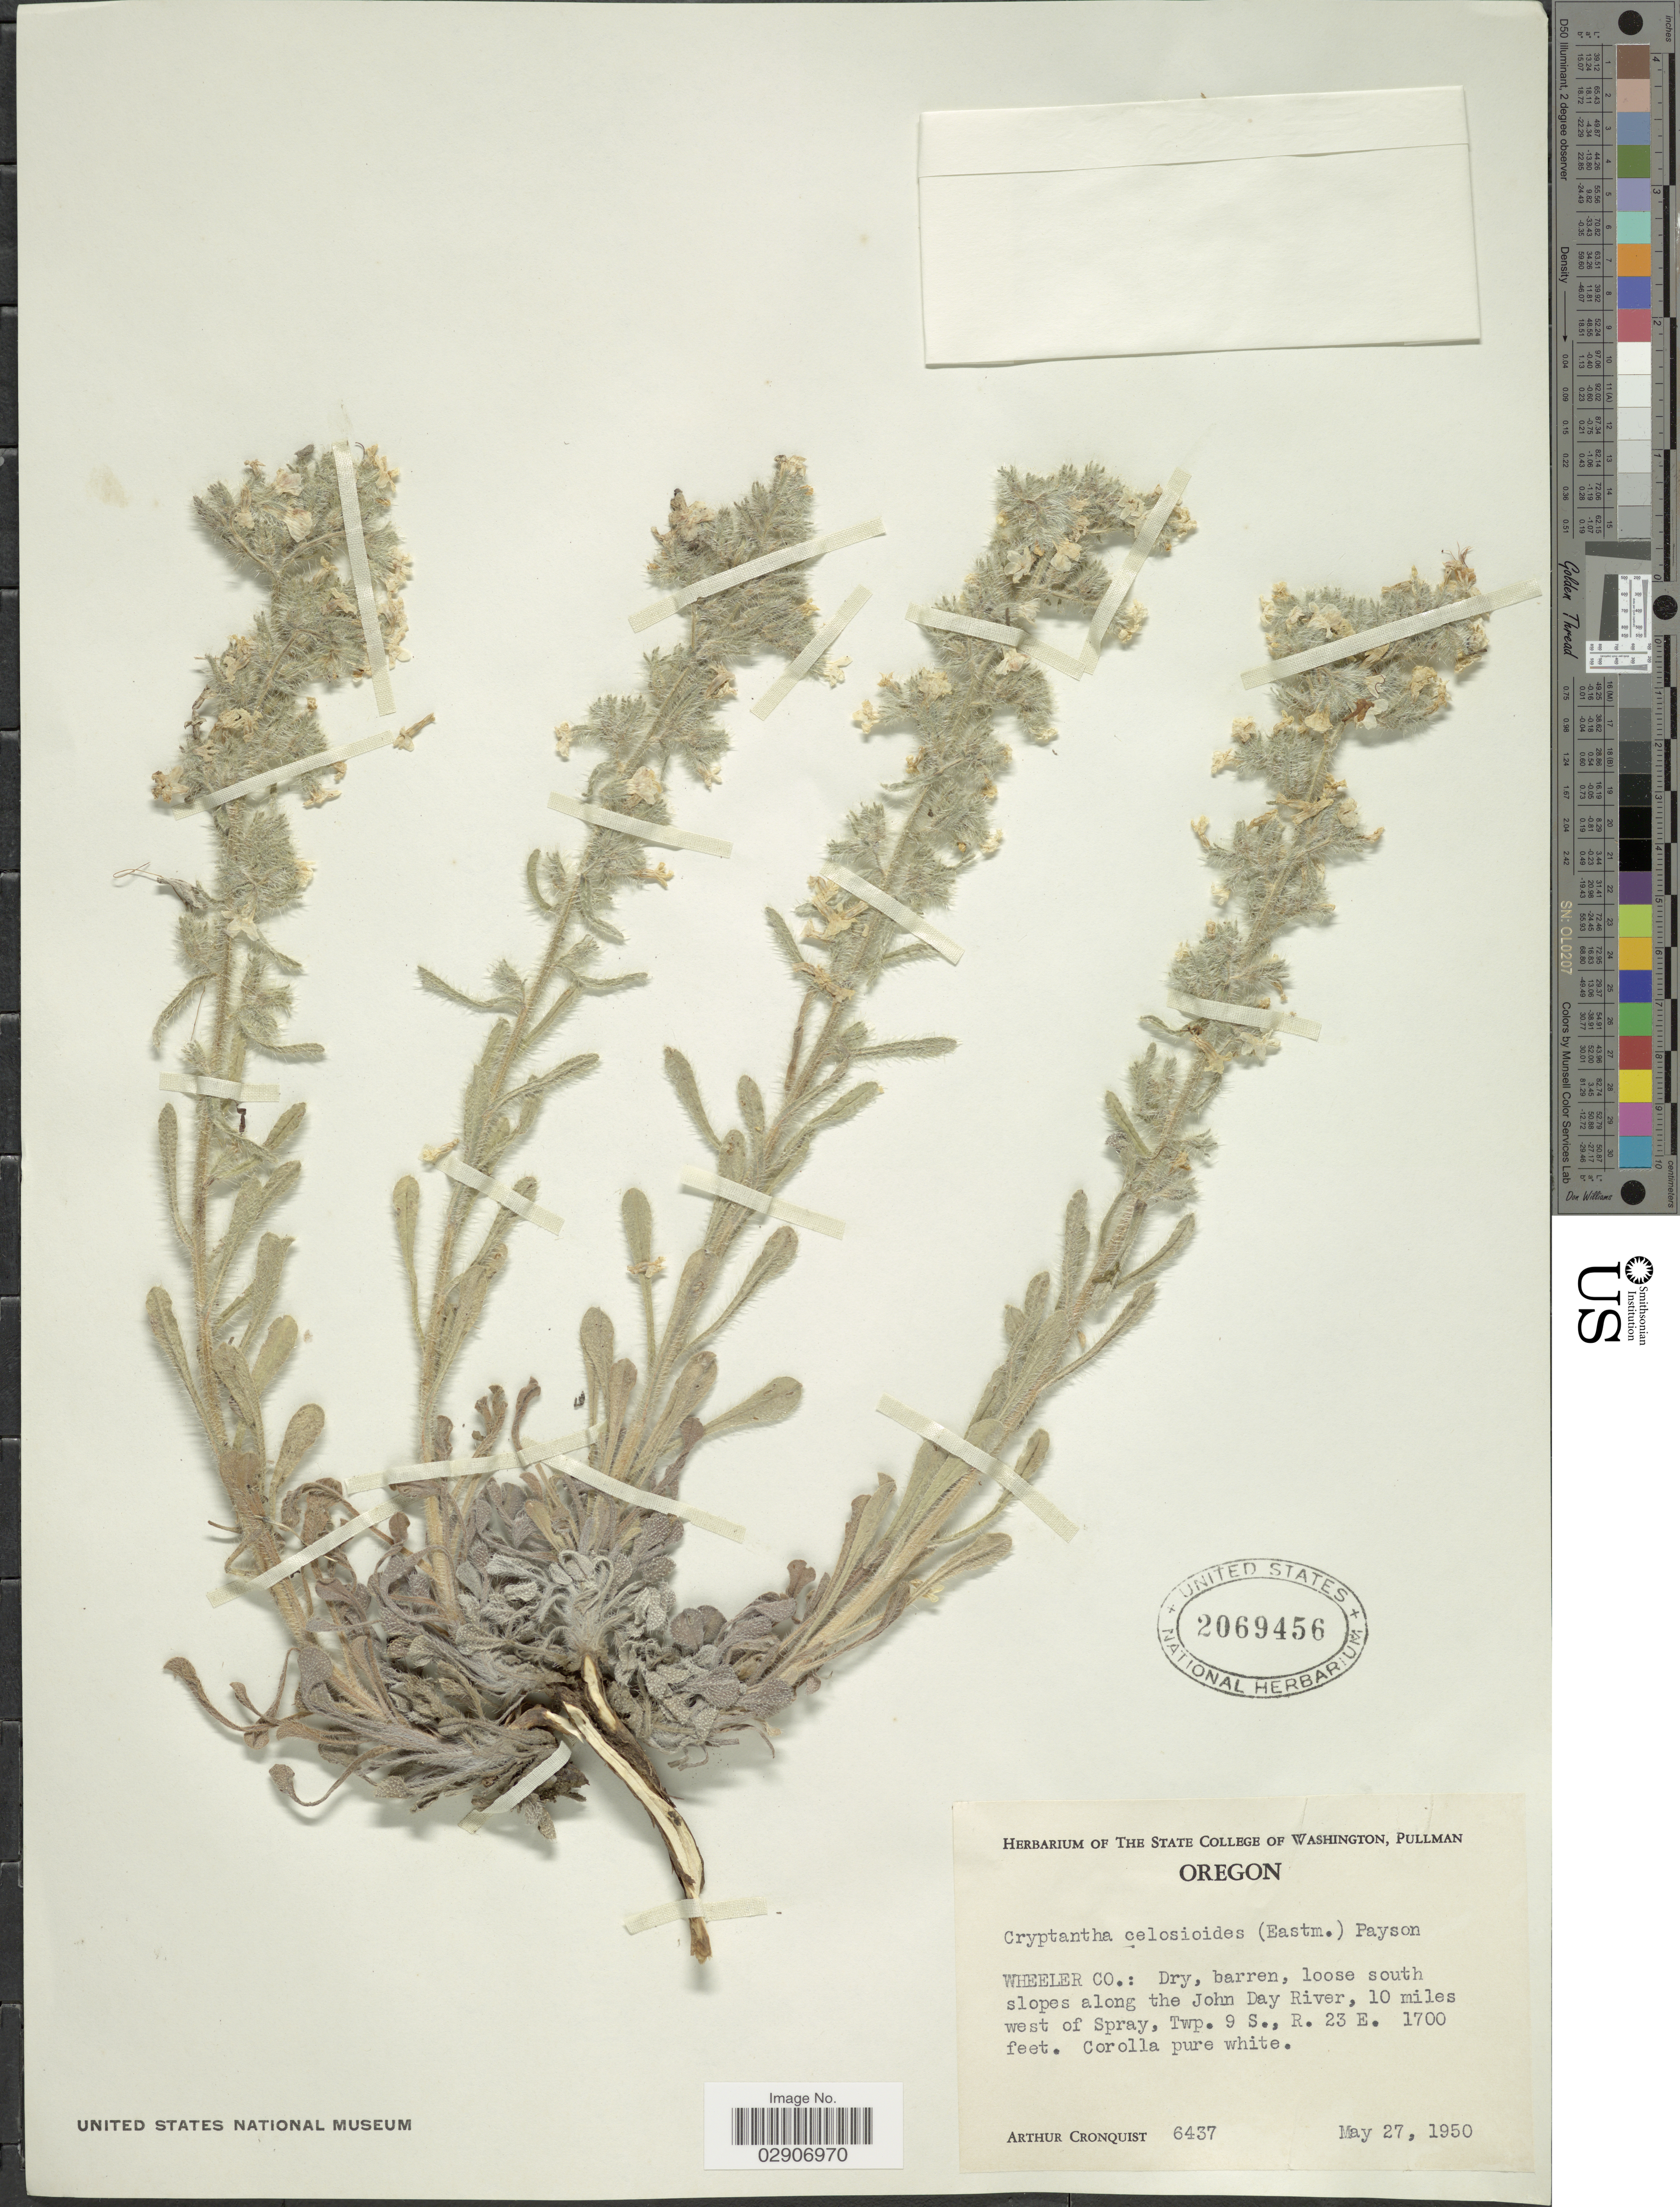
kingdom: Plantae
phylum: Tracheophyta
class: Magnoliopsida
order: Boraginales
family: Boraginaceae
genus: Cryptantha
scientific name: Cryptantha celosioides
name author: (Eastw.) Payson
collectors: A. J. Cronquist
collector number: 6437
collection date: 1950-05-27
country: United States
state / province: Oregon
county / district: Wheeler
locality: Wheeler Co.: Dry, barren, loose south slopes along the John Day River, 10 miles west of Spray, Twp. 9 S., R. 23 E.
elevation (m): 518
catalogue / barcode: US 2069456